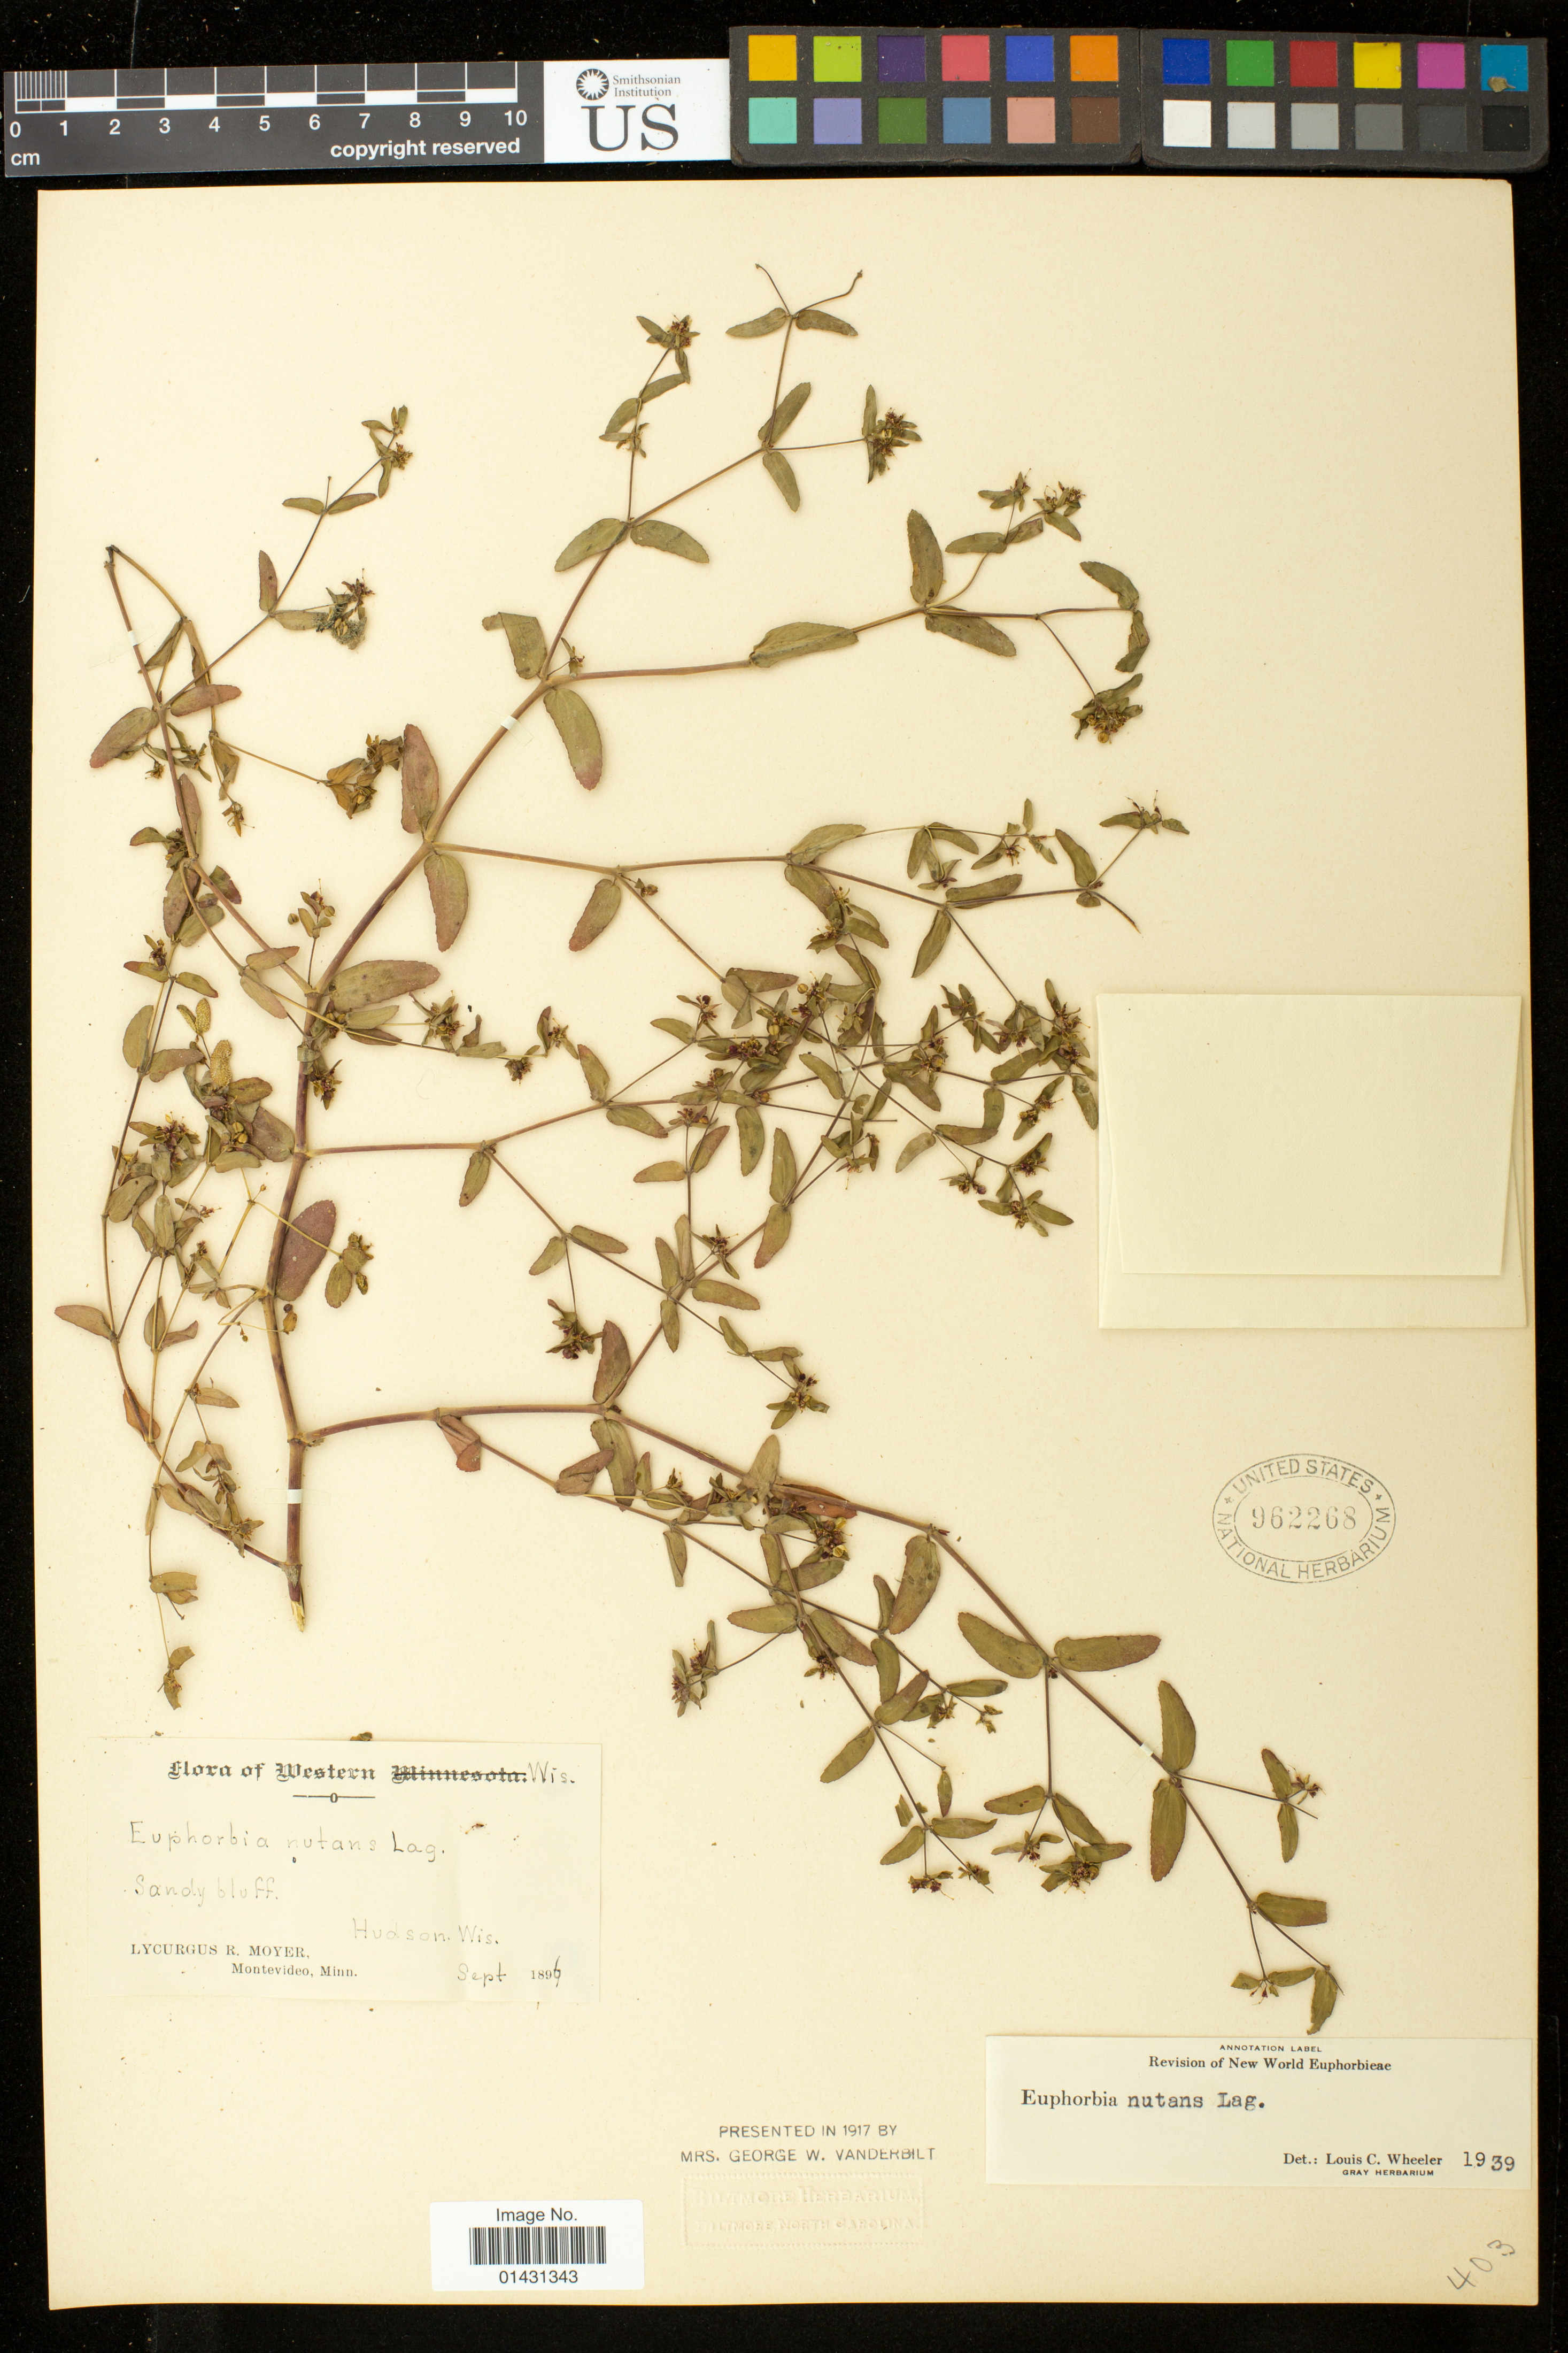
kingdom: Plantae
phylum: Tracheophyta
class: Magnoliopsida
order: Malpighiales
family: Euphorbiaceae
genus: Euphorbia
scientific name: Euphorbia maculata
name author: L.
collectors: L. Moyer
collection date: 1896-09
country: United States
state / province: Wisconsin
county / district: Saint Croix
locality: Hudson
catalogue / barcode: US 962268